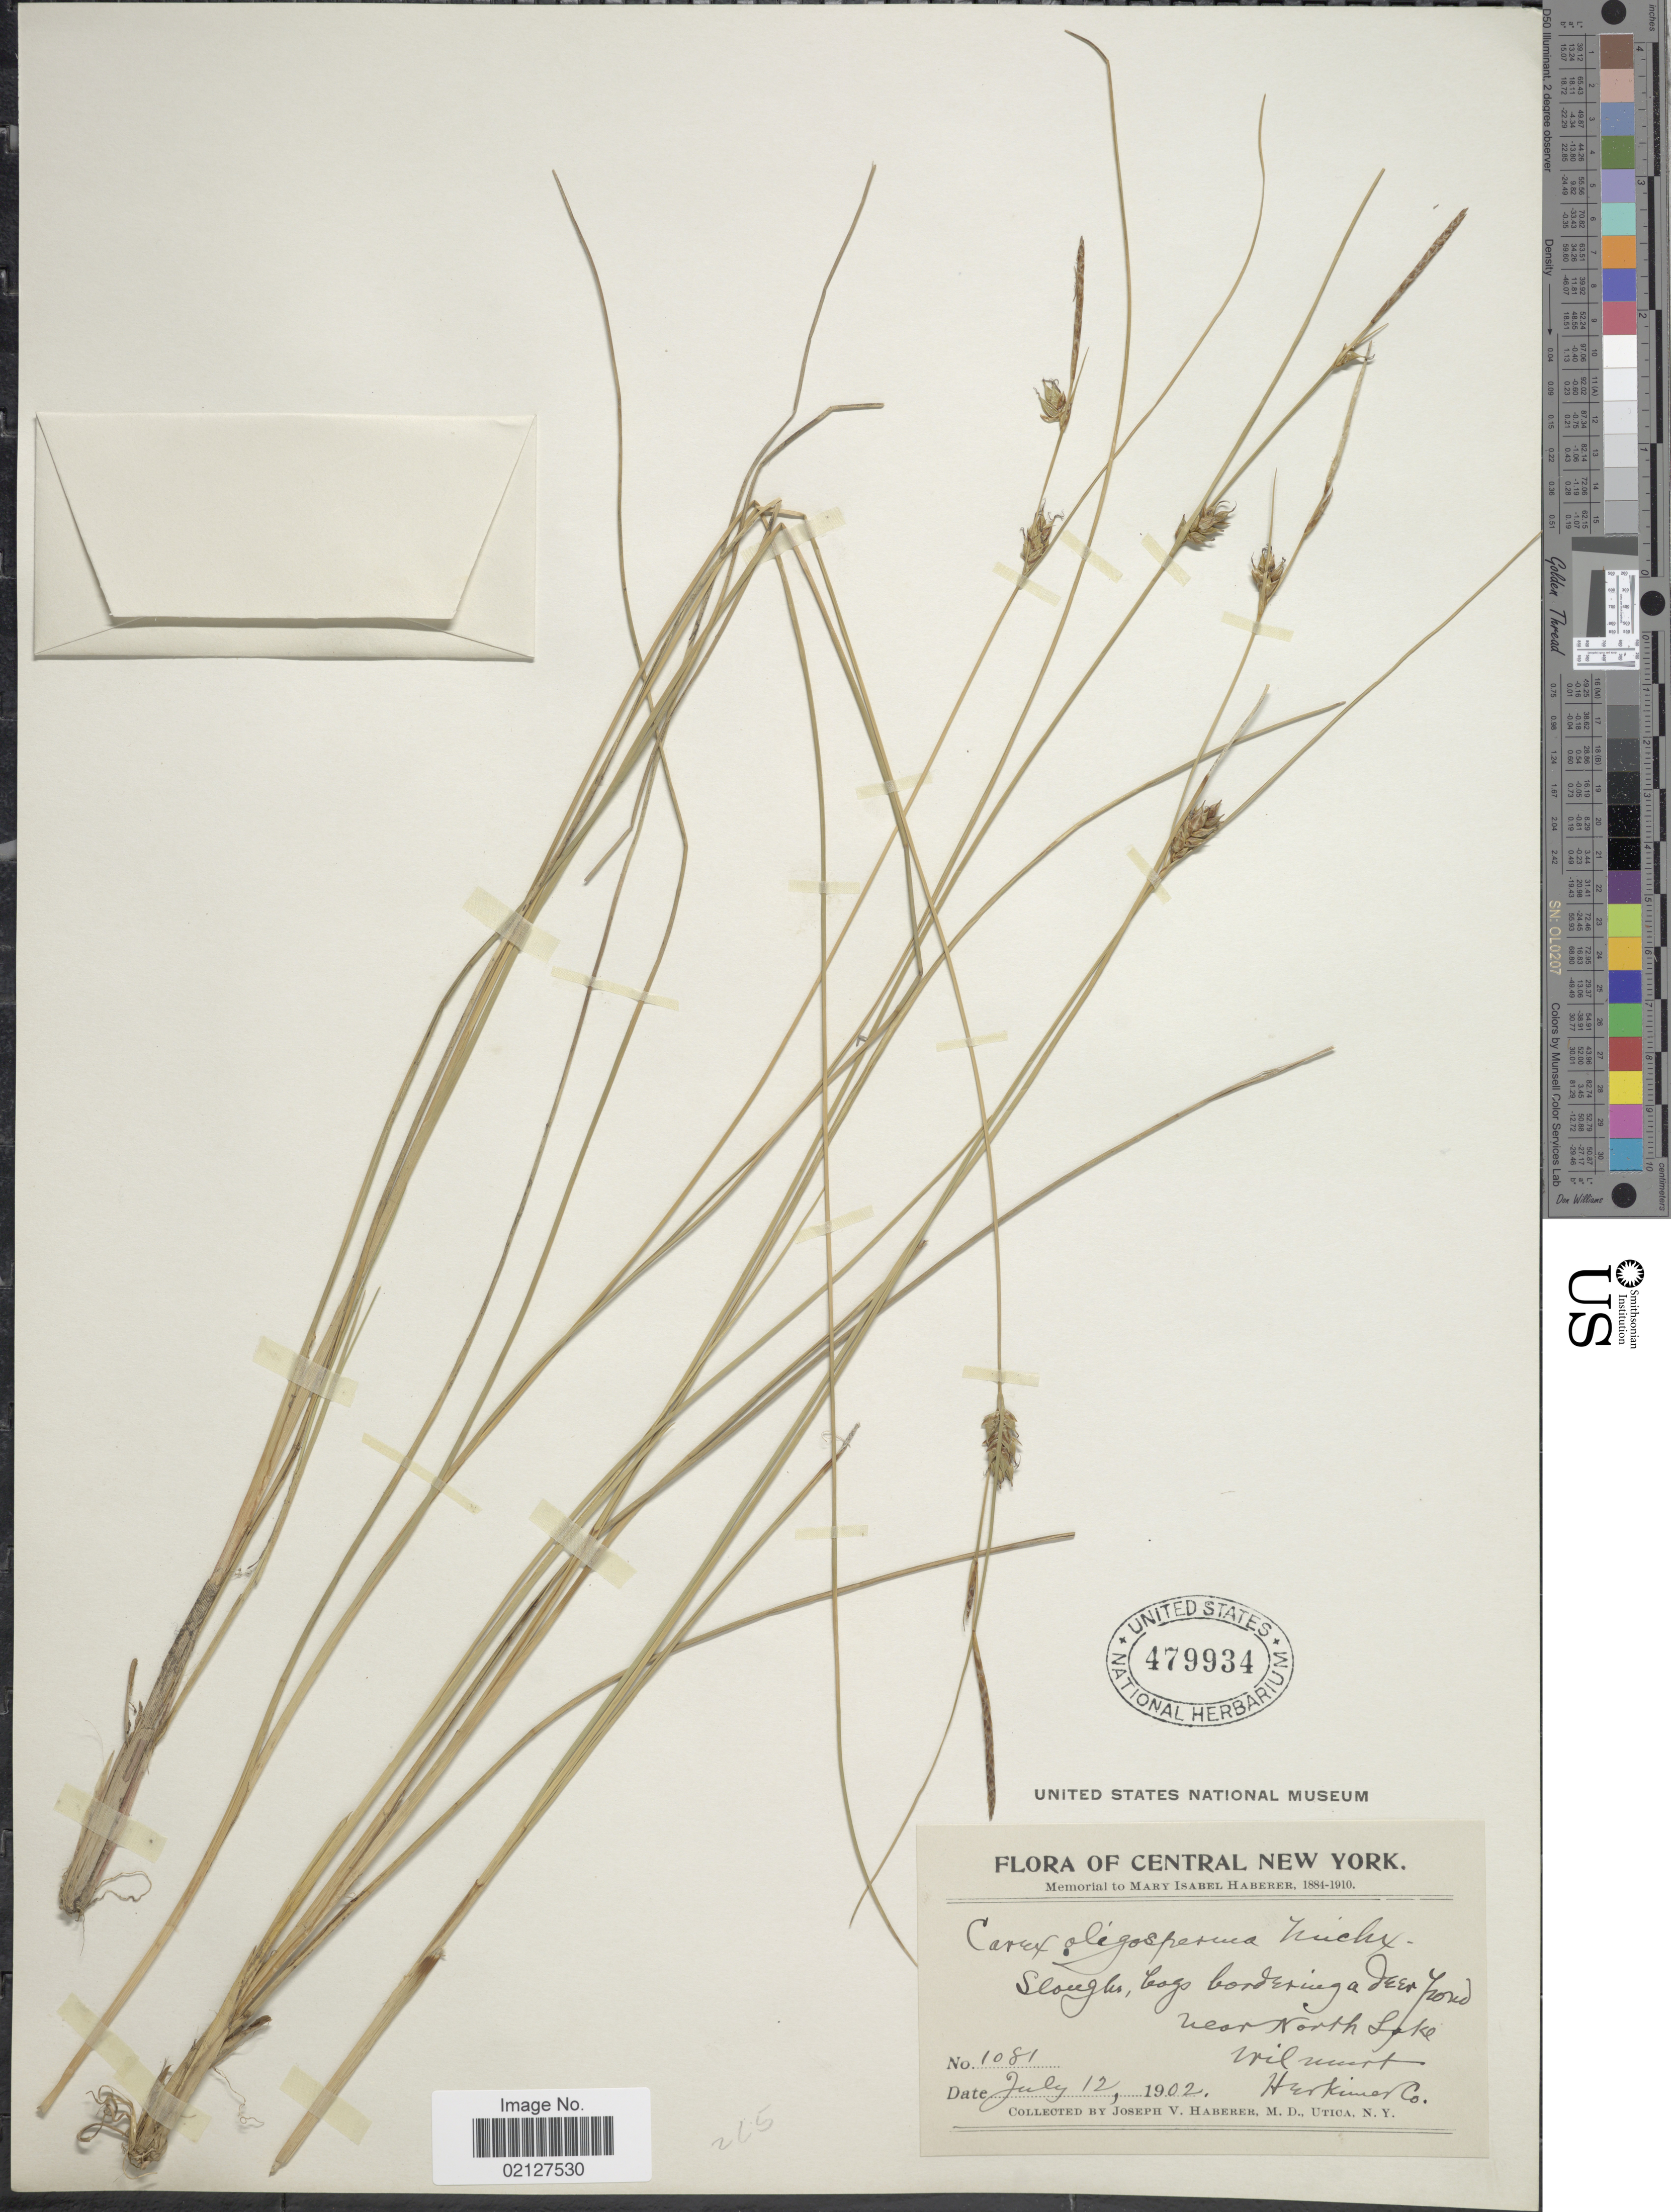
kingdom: Plantae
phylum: Tracheophyta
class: Liliopsida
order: Poales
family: Cyperaceae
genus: Carex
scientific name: Carex oligosperma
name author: Michx.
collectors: J. V. Haberer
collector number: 1081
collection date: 1902-07-12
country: United States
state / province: New York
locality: Central New York. bordering a deer pond near North Lake. Wilmurt, Herkimer Co.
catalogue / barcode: US 479934